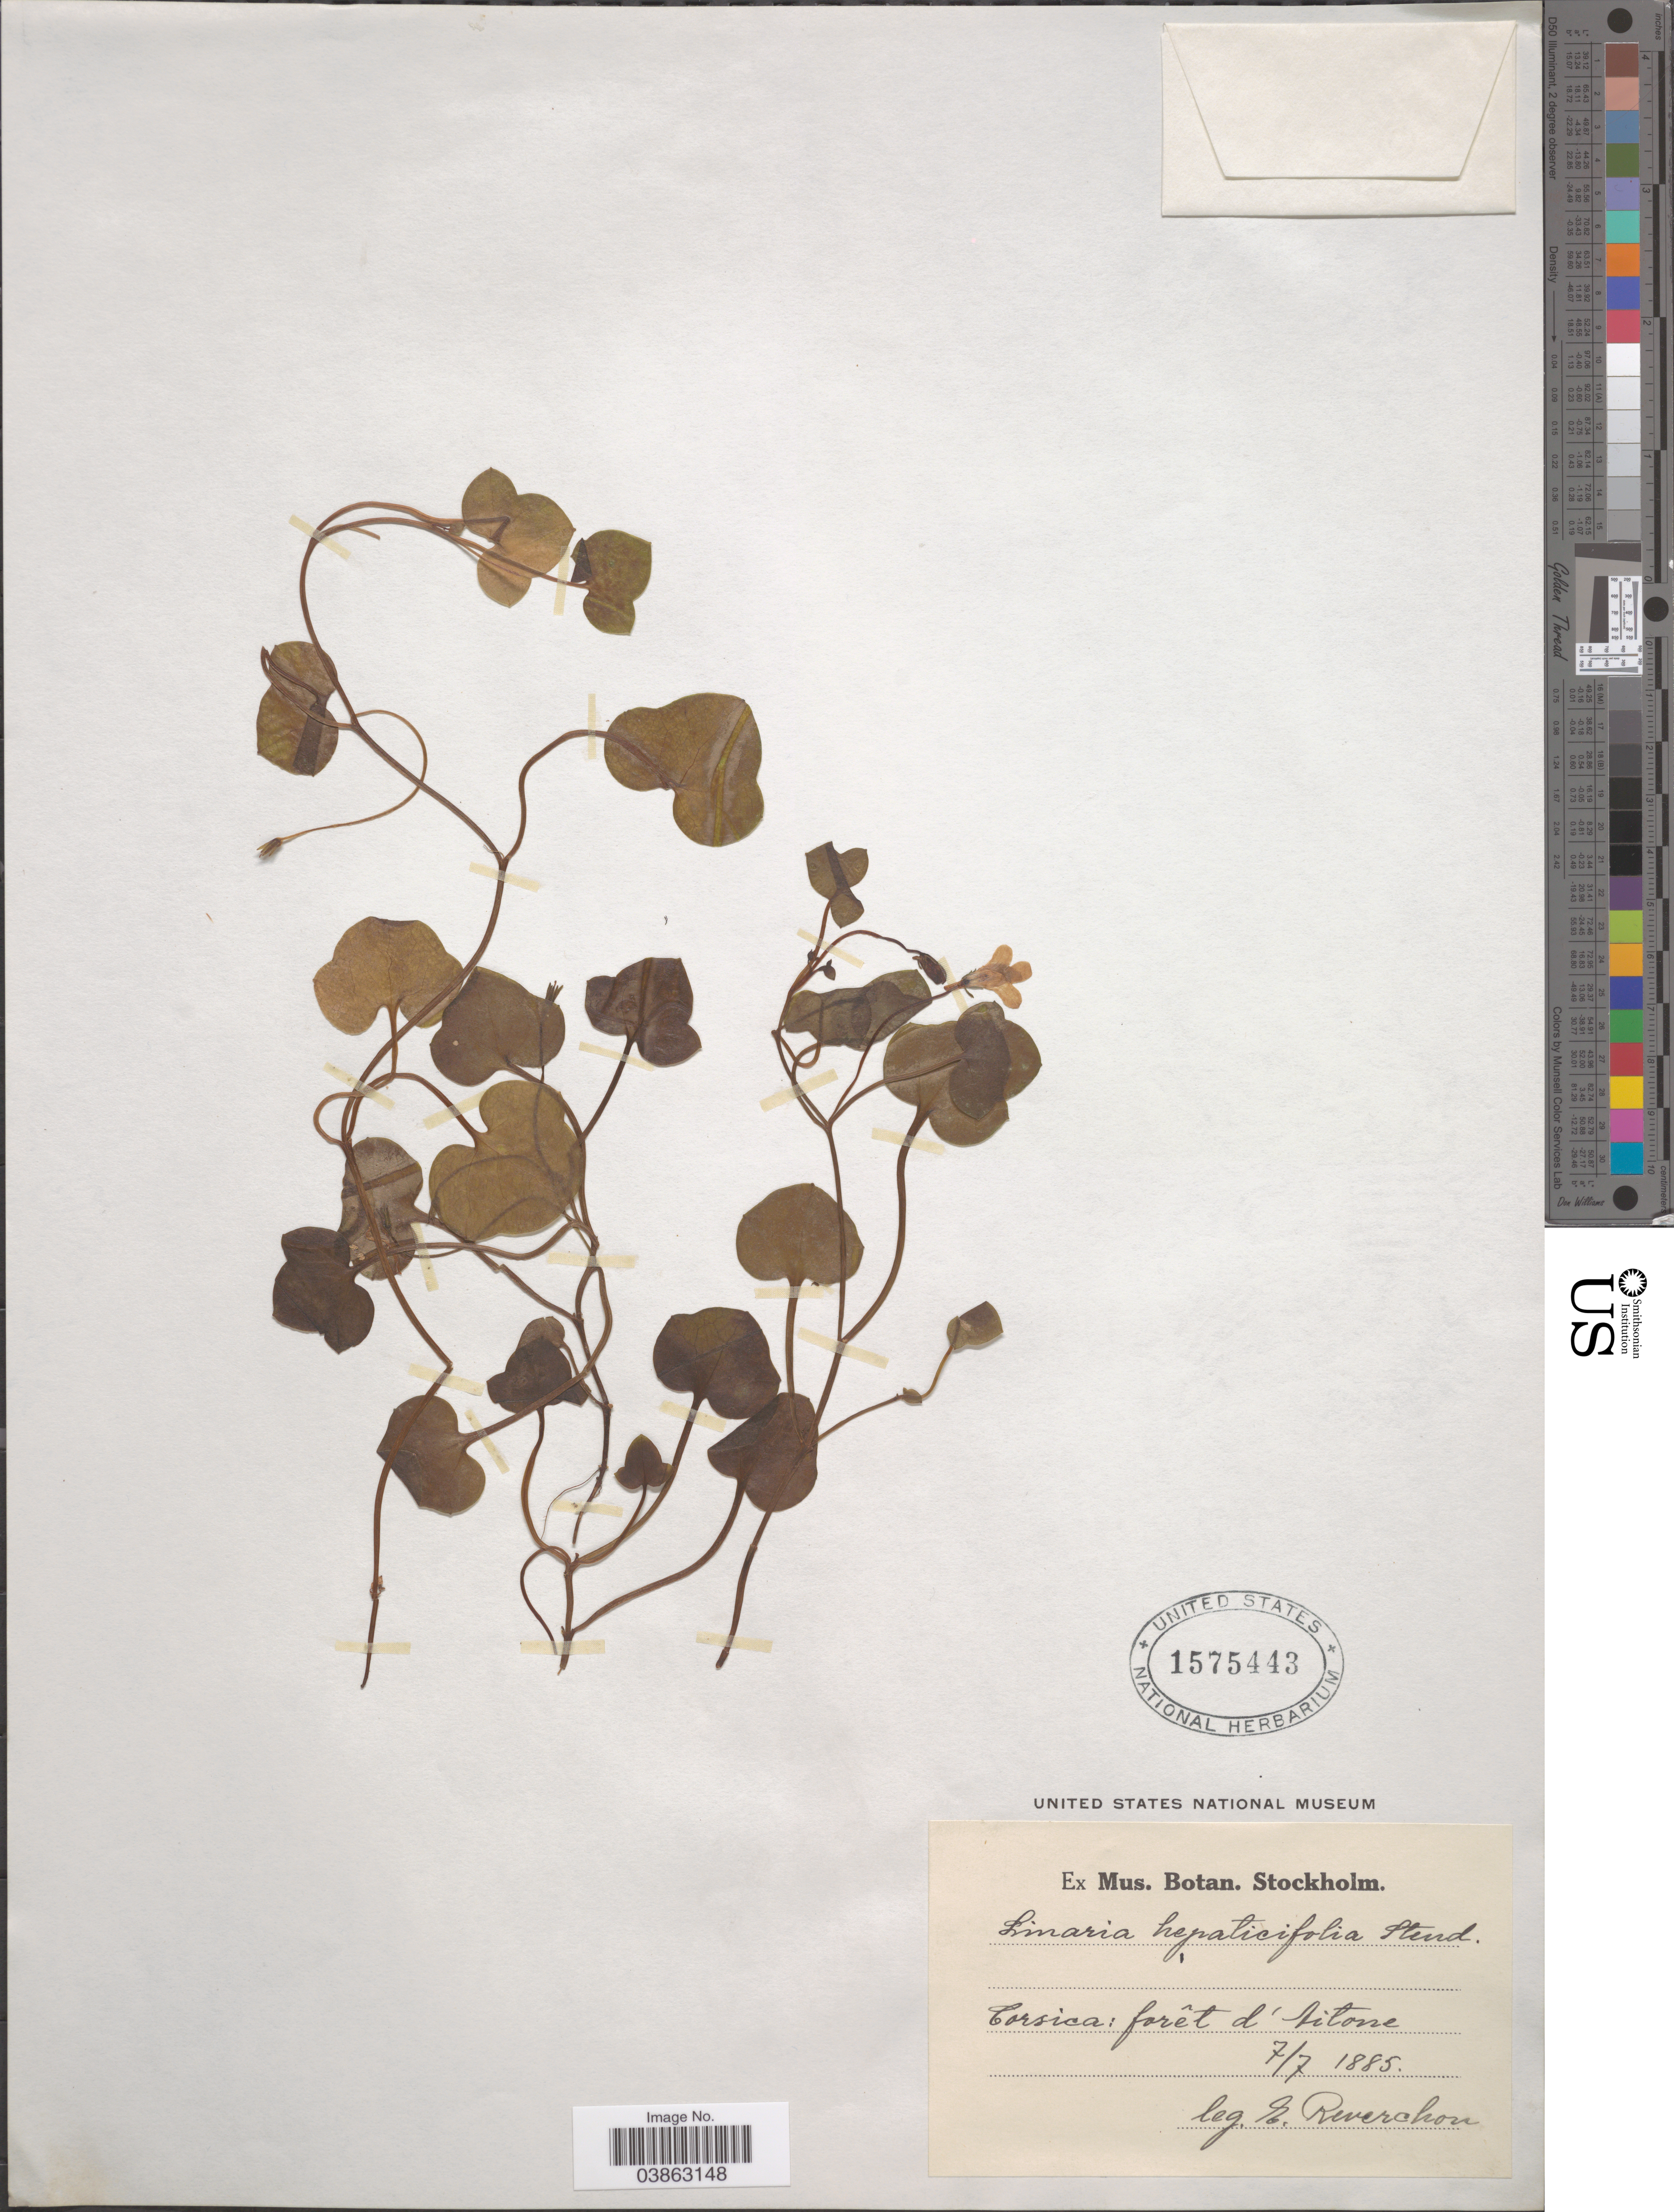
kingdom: Plantae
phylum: Tracheophyta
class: Magnoliopsida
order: Lamiales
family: Plantaginaceae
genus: Linaria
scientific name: Linaria hepaticifolia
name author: (Poir.) Steud.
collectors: E. Reverchon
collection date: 1885-07-07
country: France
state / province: Corsica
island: Corse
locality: Forêt d'Aitone.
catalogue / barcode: US 1575443